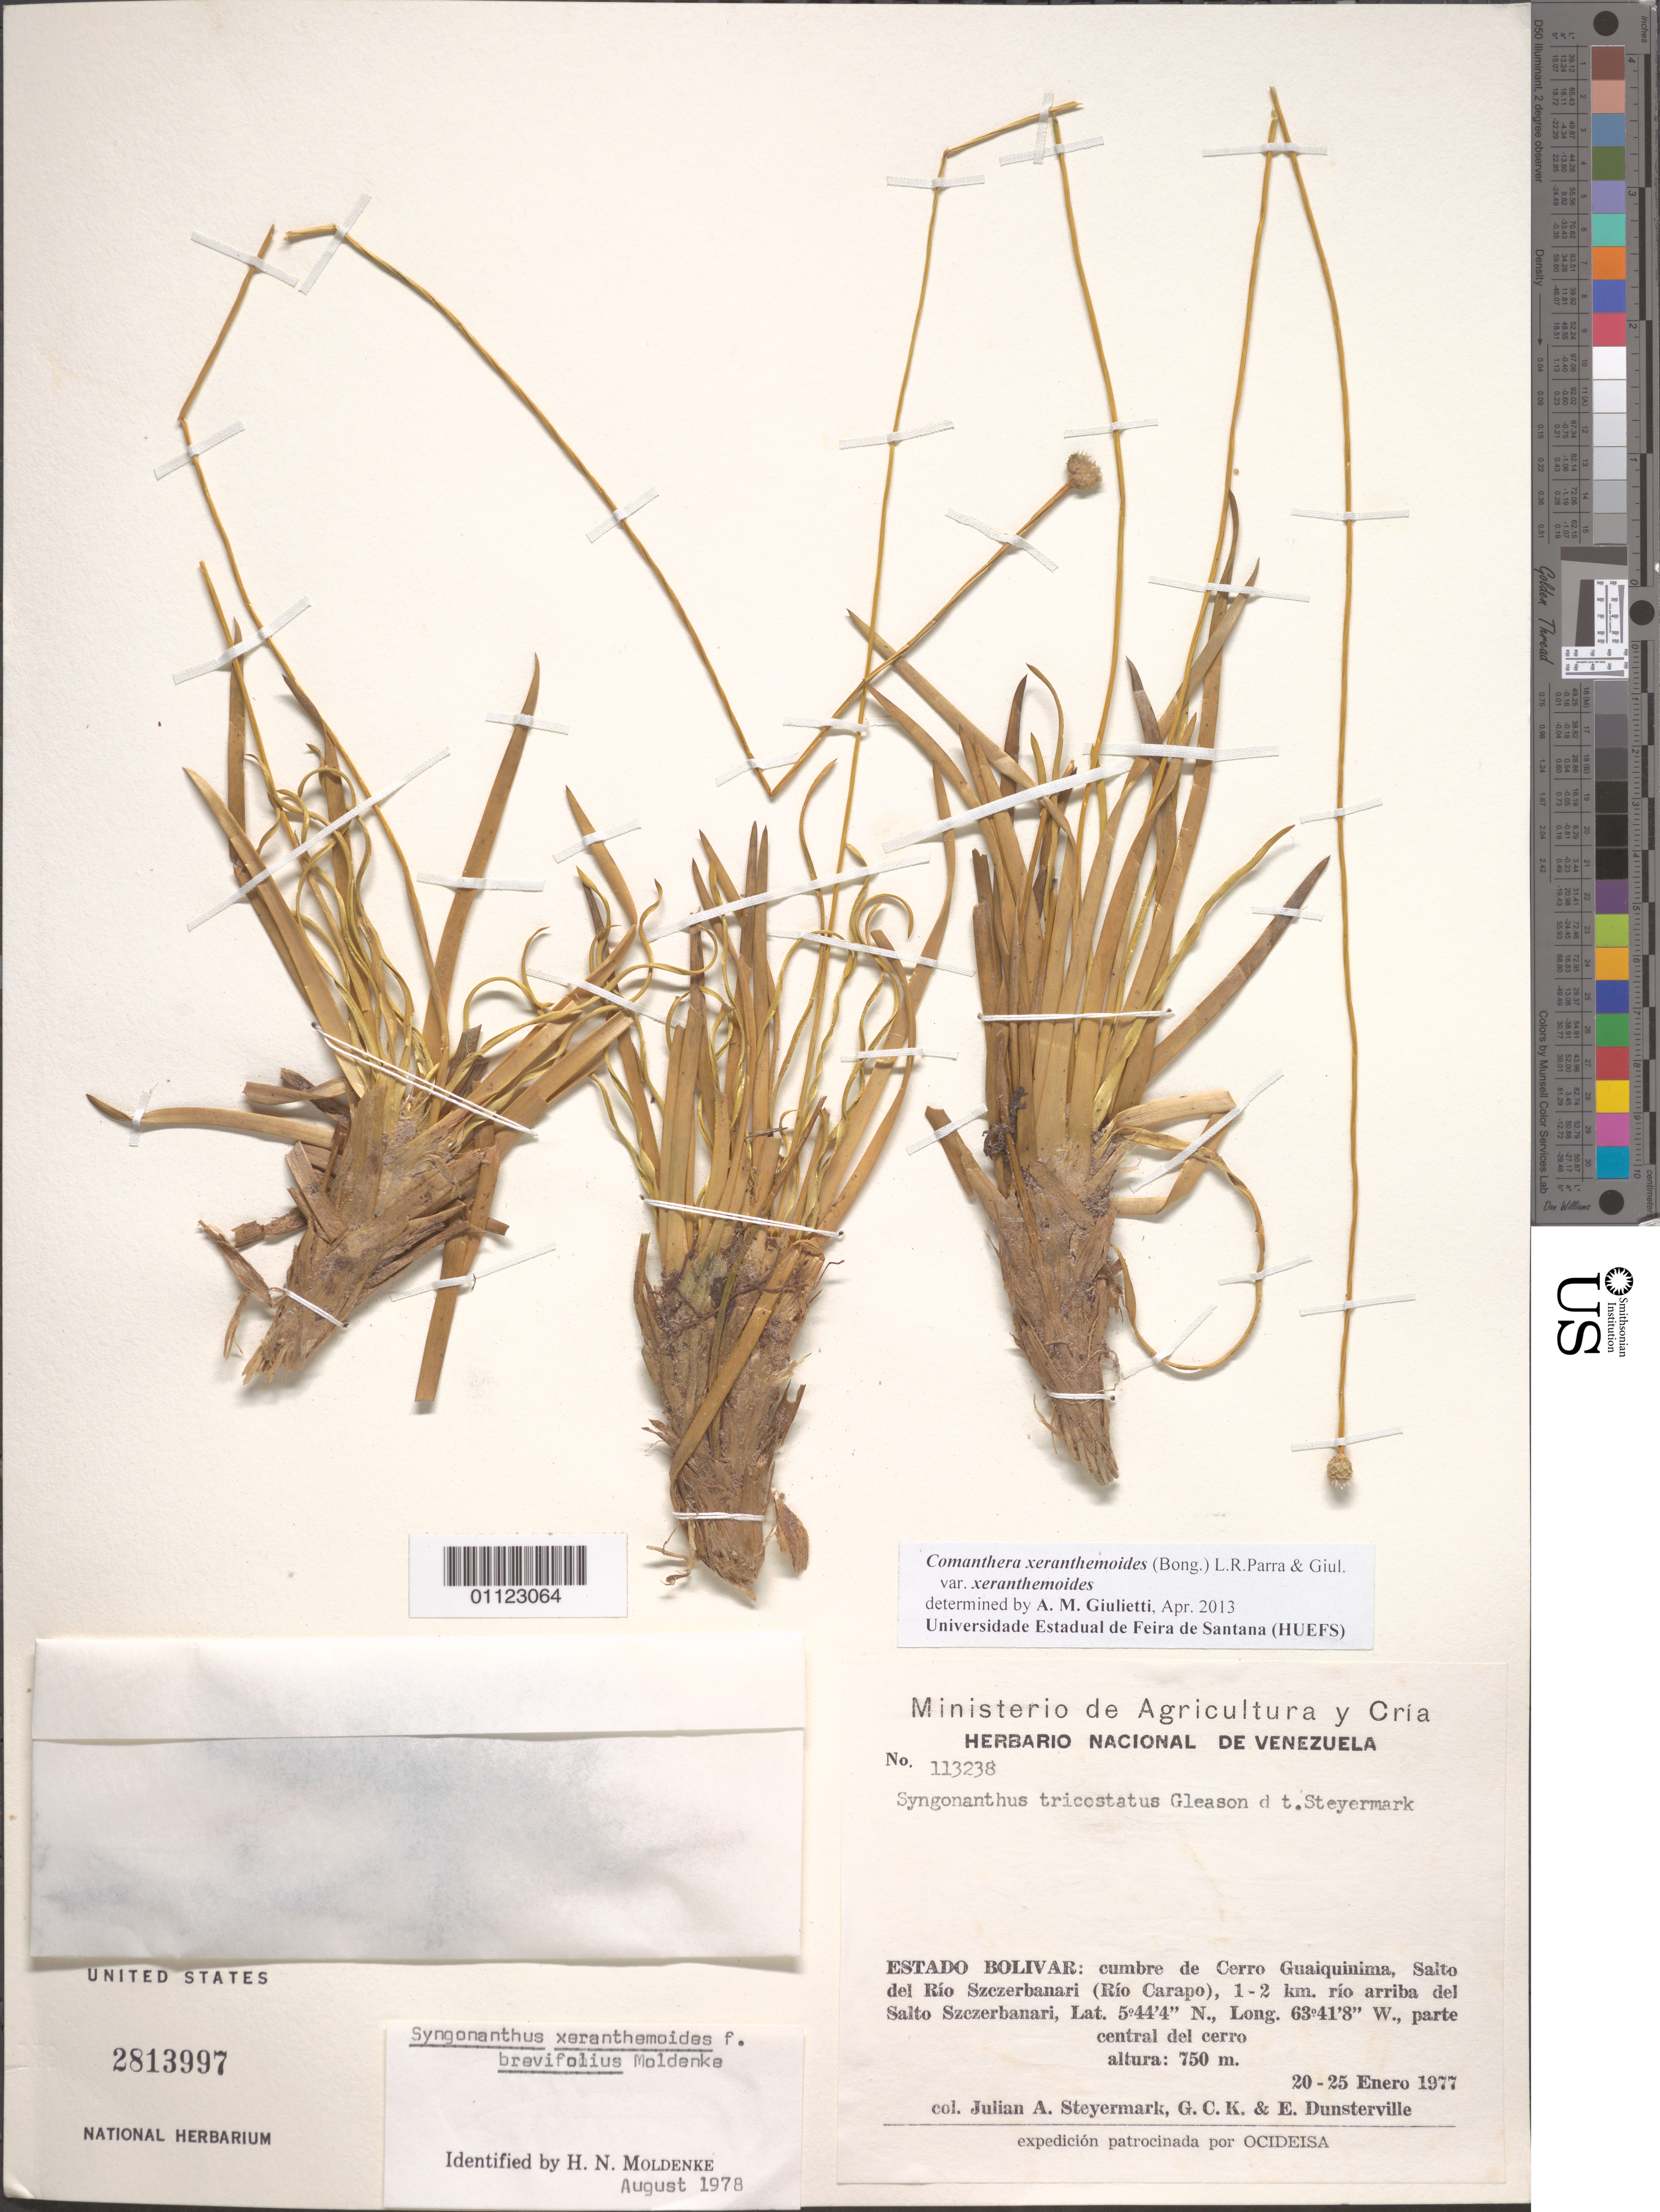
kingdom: Plantae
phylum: Tracheophyta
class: Liliopsida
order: Poales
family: Eriocaulaceae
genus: Comanthera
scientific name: Comanthera xeranthemoides var. xeranthemoides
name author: (Bong.) L.R. Parra & Giul.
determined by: Giulietti, Ana M.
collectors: J. Steyermark, G. C. K. Dunsterville & E. Dunsterville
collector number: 113238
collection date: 1977-01-20/1977-01-25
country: Venezuela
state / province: Bolívar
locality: Cumbre de Cerro Guaiquinima, Salto del Río Szczerbanari (Río Carapo) 1-2 km río arriba del Salto Szczerbanari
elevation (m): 750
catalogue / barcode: US 2813997